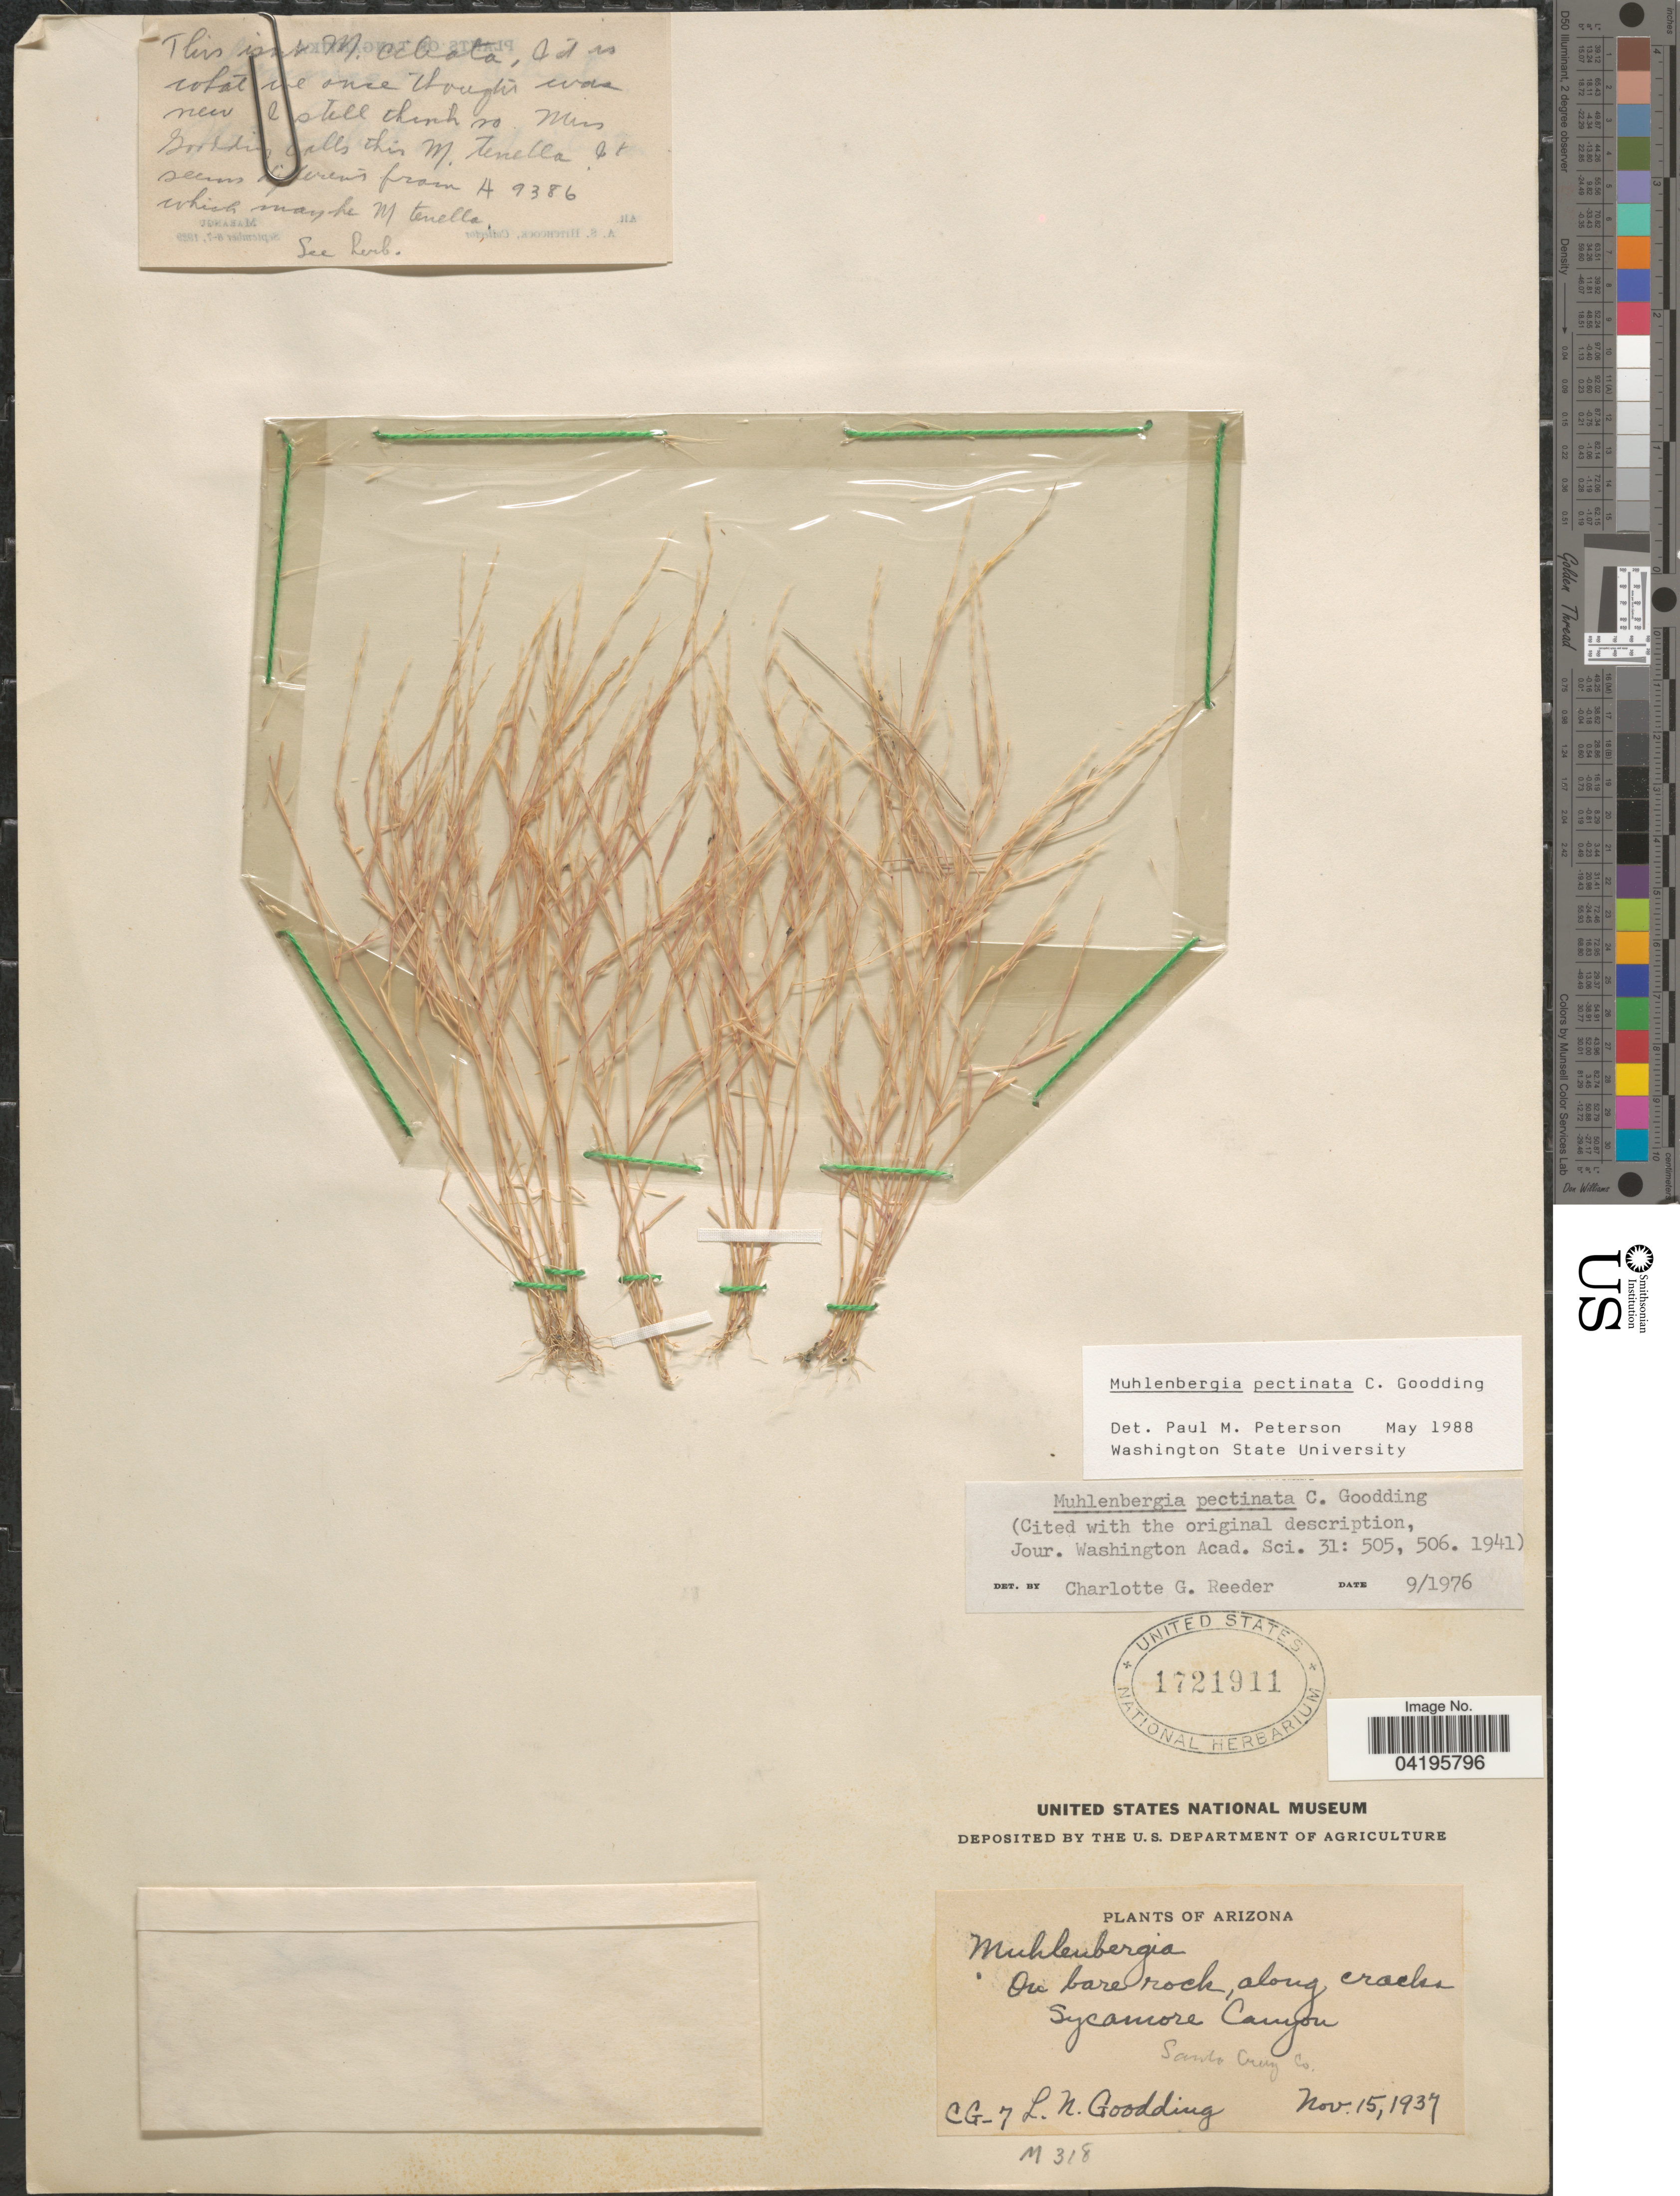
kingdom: Plantae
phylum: Tracheophyta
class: Liliopsida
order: Poales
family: Poaceae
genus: Muhlenbergia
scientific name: Muhlenbergia pectinata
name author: C.O. Goodd.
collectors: L. N. Goodding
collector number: CG-7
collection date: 1937-11-15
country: United States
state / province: Arizona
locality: Sycamore Canyon. Santa Cruz Co.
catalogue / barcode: US 1721911